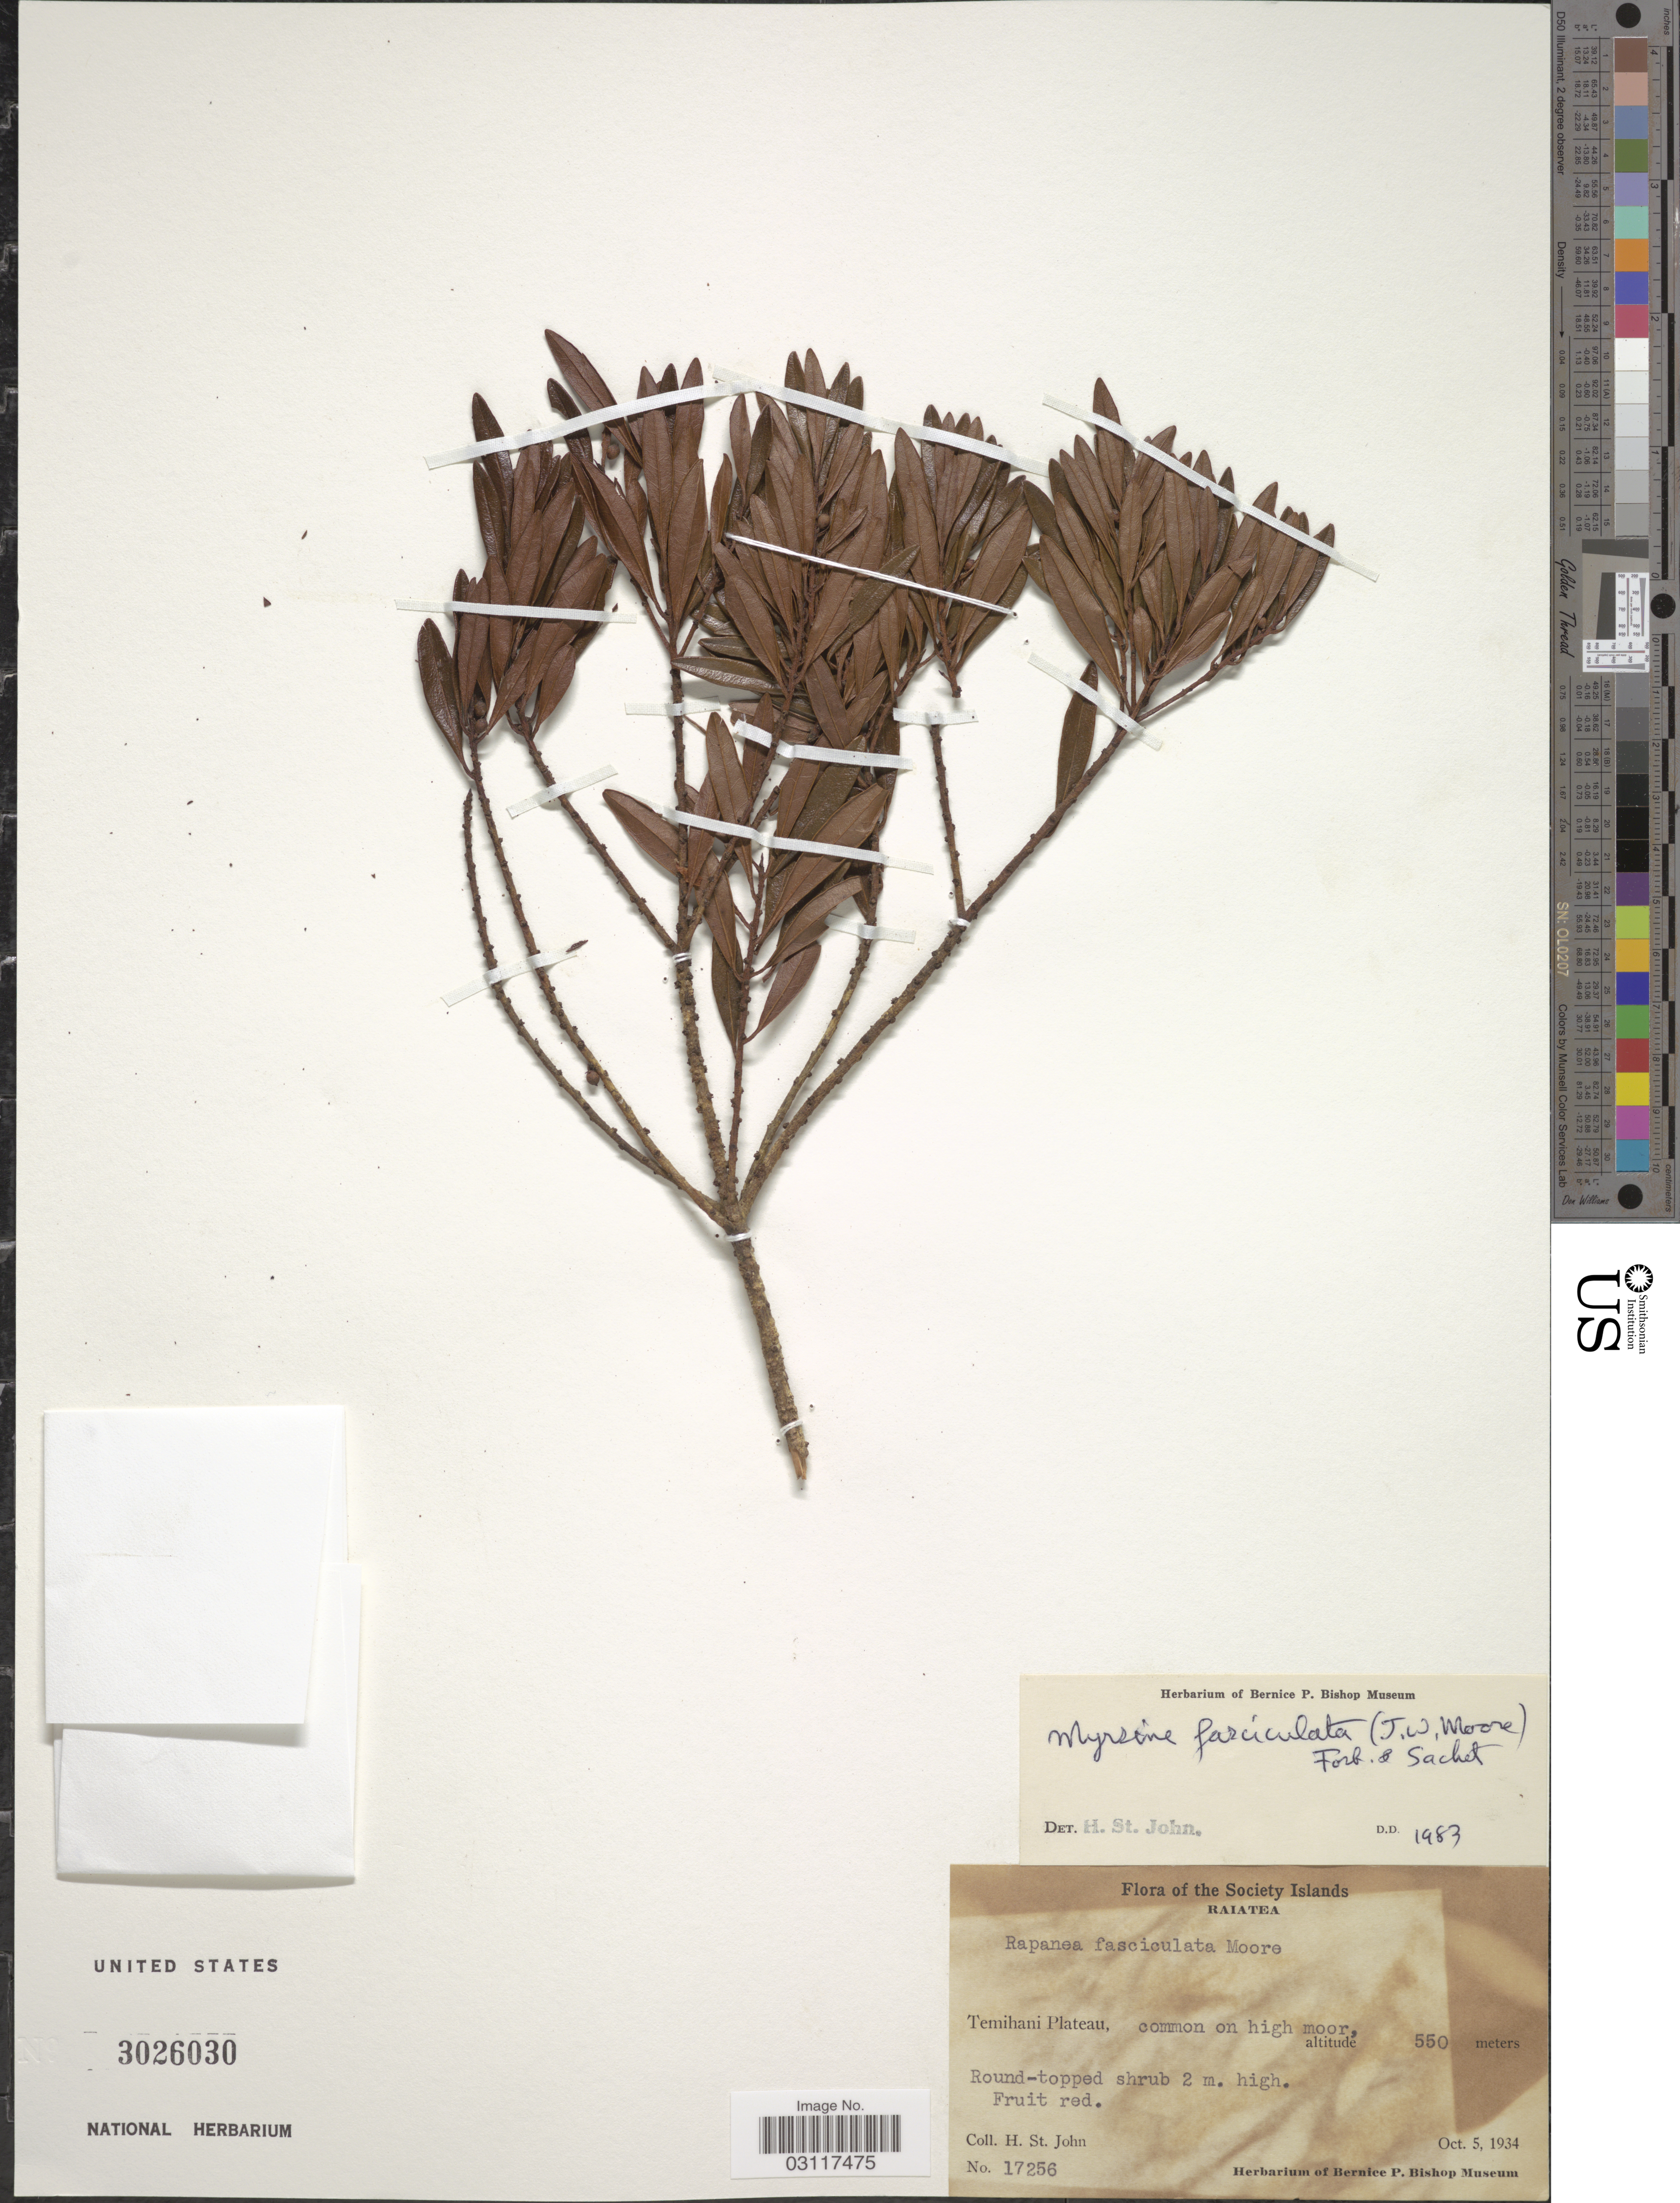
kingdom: Plantae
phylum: Tracheophyta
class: Magnoliopsida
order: Ericales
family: Primulaceae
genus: Myrsine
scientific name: Myrsine fasciculata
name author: (J.W. Moore) Fosberg & Sachet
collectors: H. St. John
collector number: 17256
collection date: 1934-10-05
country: French Polynesia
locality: The Society Islands, Raiatea, Temihani Plateau.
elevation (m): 550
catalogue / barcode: US 3026030